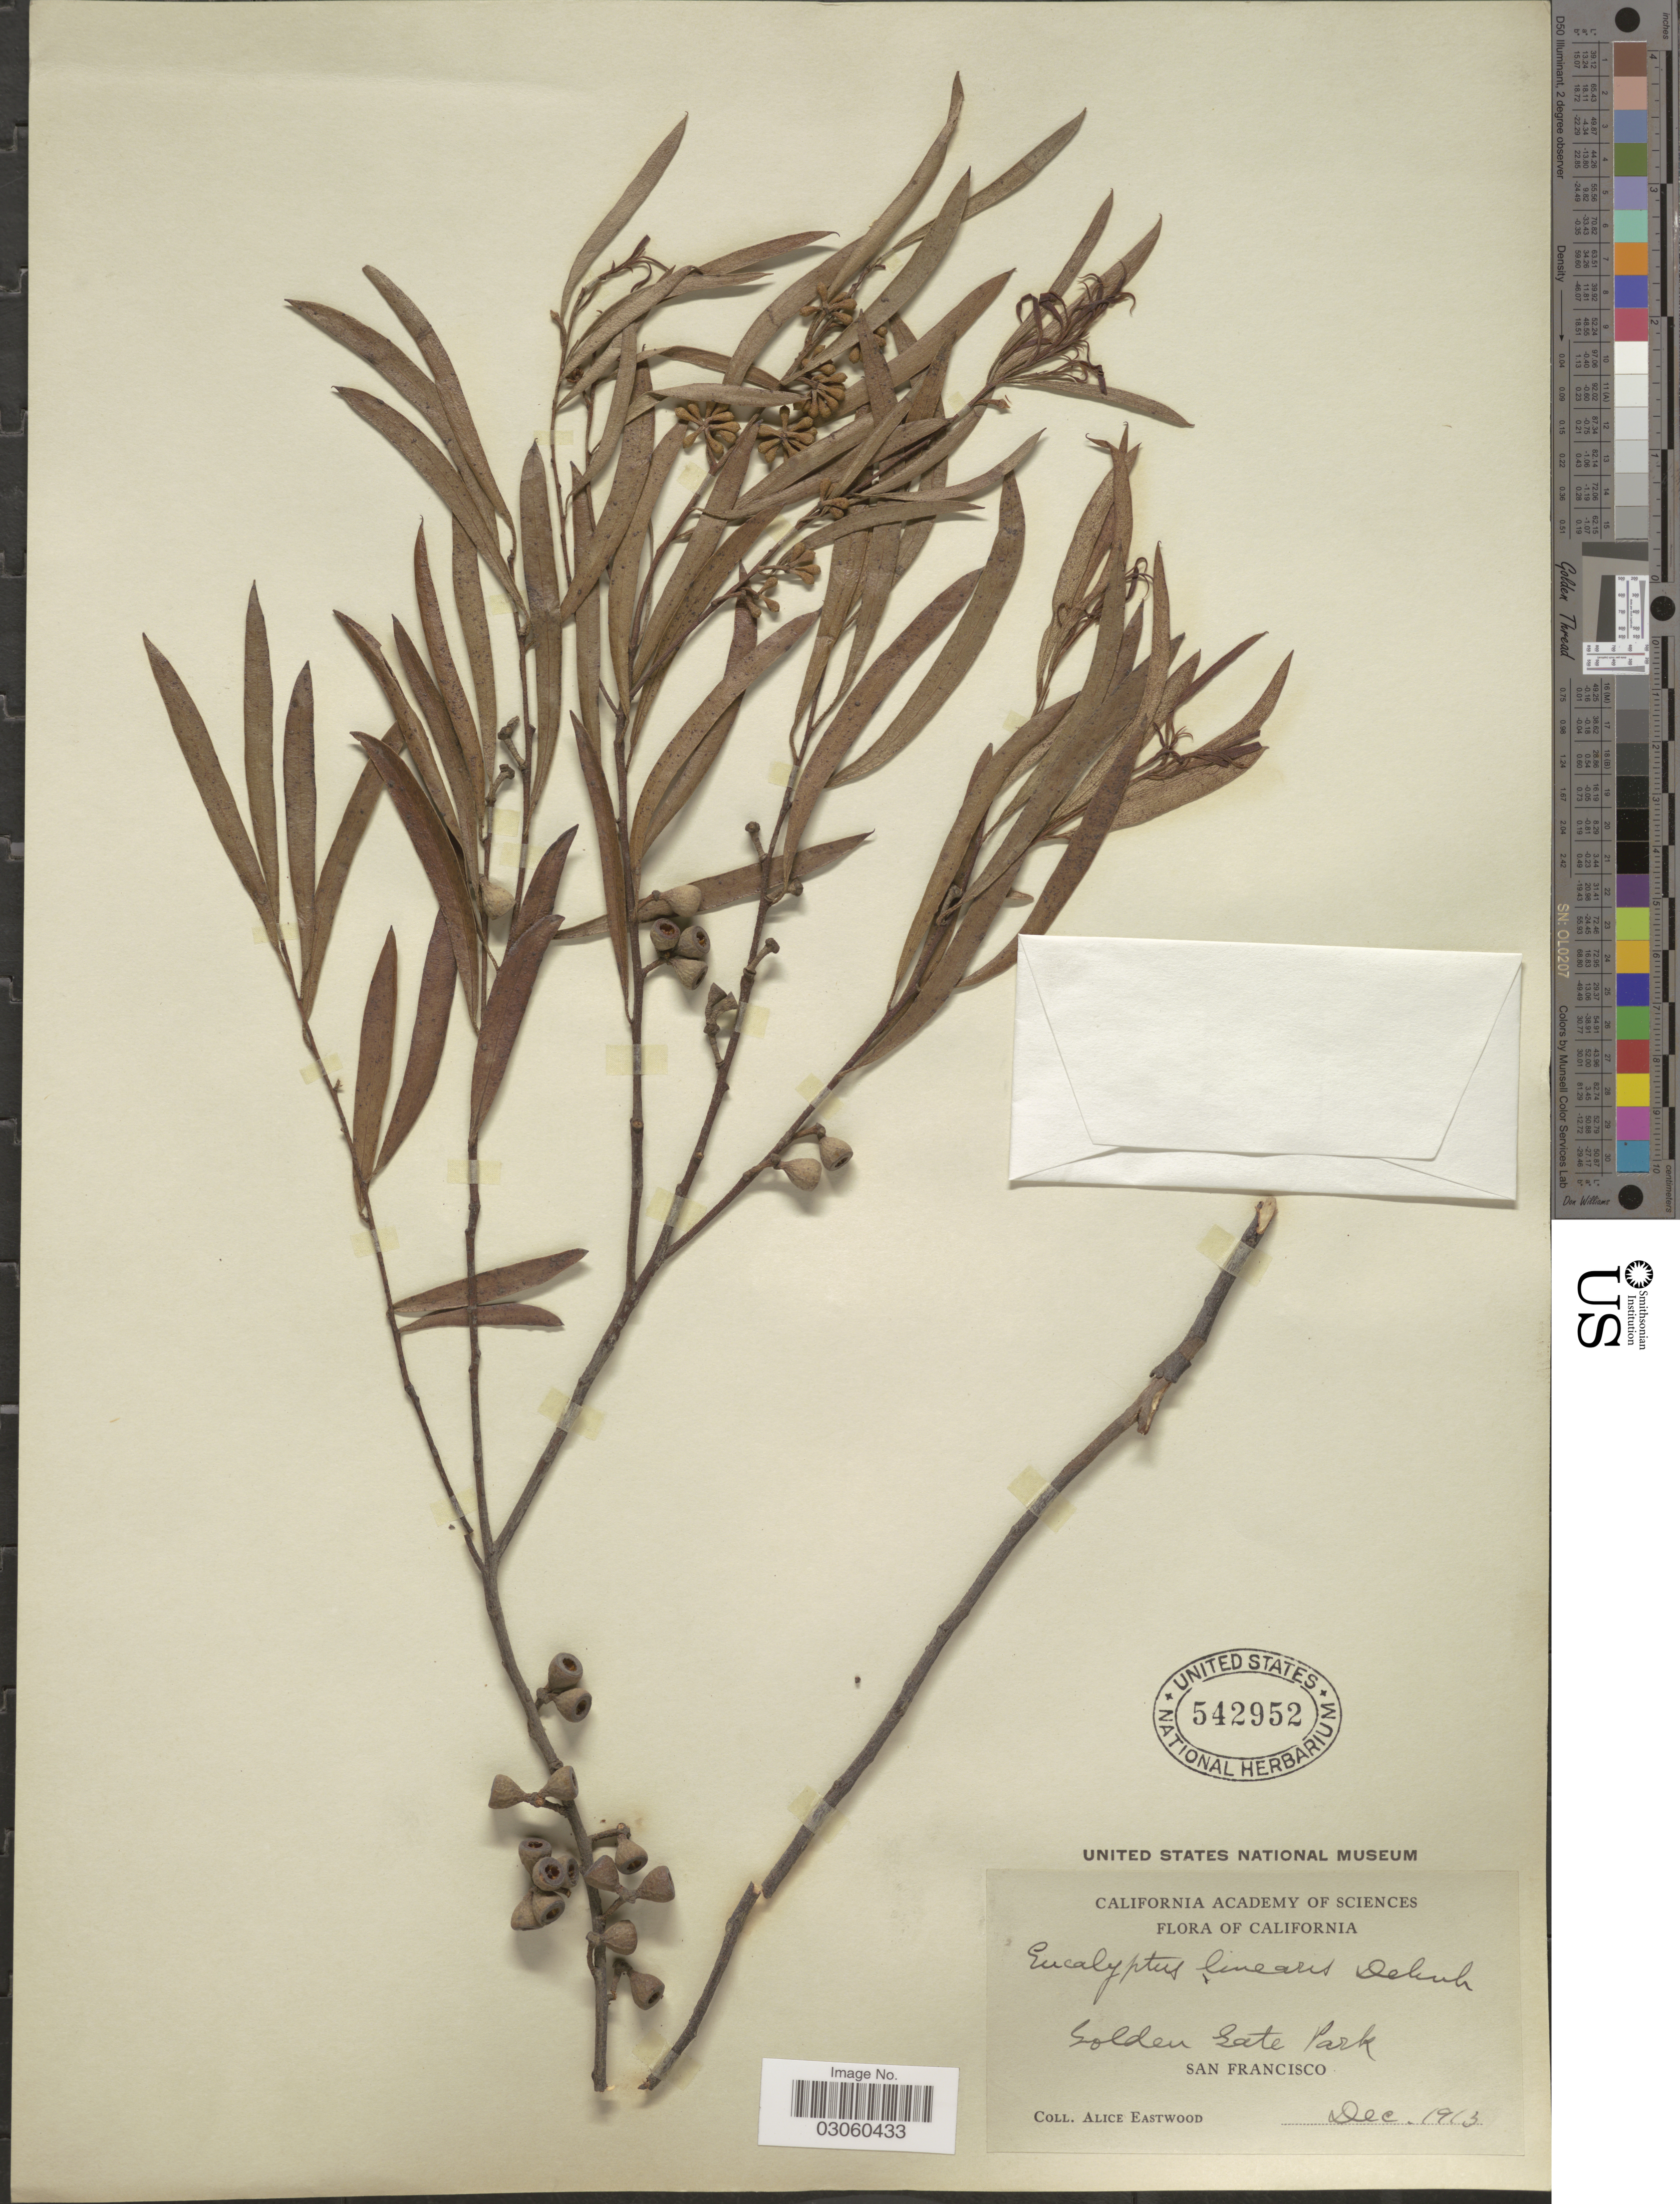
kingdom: Plantae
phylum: Tracheophyta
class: Magnoliopsida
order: Myrtales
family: Myrtaceae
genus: Eucalyptus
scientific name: Eucalyptus linearis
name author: Dehnh.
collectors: A. Eastwood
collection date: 1913-12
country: United States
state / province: California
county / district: San Francisco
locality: Golden Gate Park. San Francisco.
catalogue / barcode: US 542952